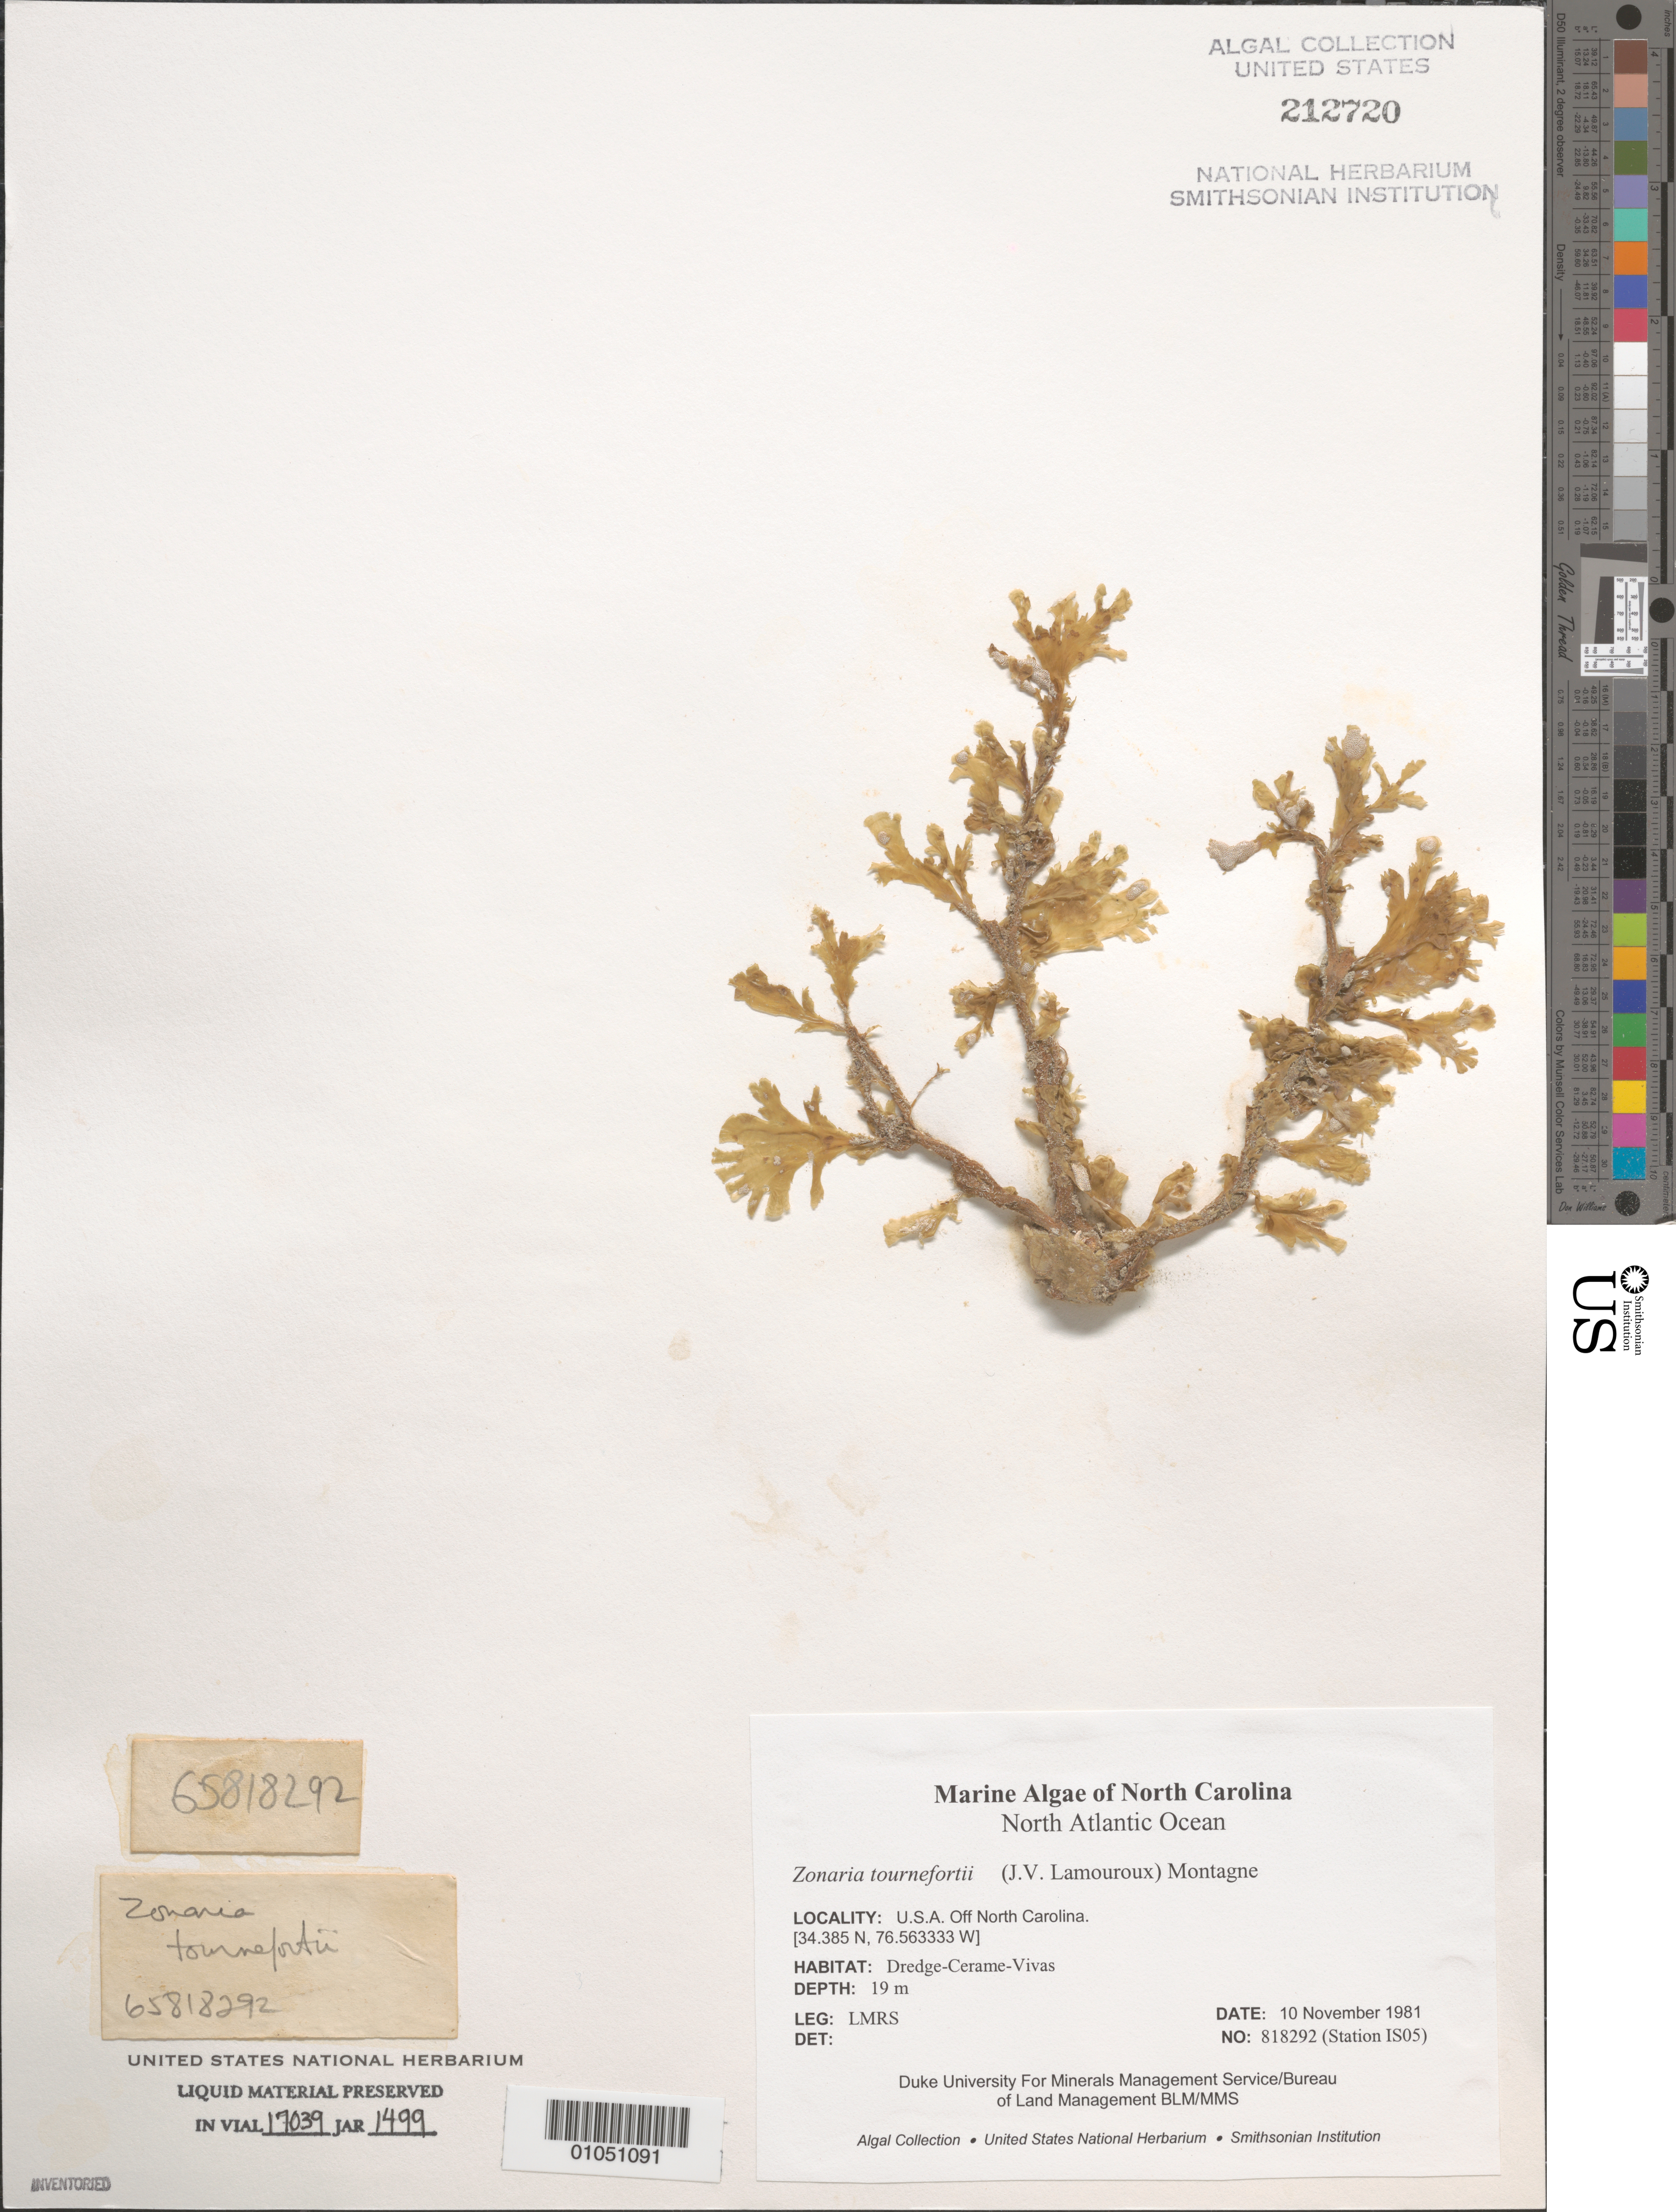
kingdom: Chromista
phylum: Ochrophyta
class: Phaeophyceae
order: Dictyotales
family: Dictyotaceae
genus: Zonaria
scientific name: Zonaria tournefortii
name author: (J.V.Lamouroux) Mont.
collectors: LMRS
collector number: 818292 (Station IS05)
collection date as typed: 10 Nov 1981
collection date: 1981-11-10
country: United States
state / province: North Carolina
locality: North Atlantic Ocean off North Carolina coast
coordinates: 34.385 N, 76.563333 W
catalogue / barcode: US 212720